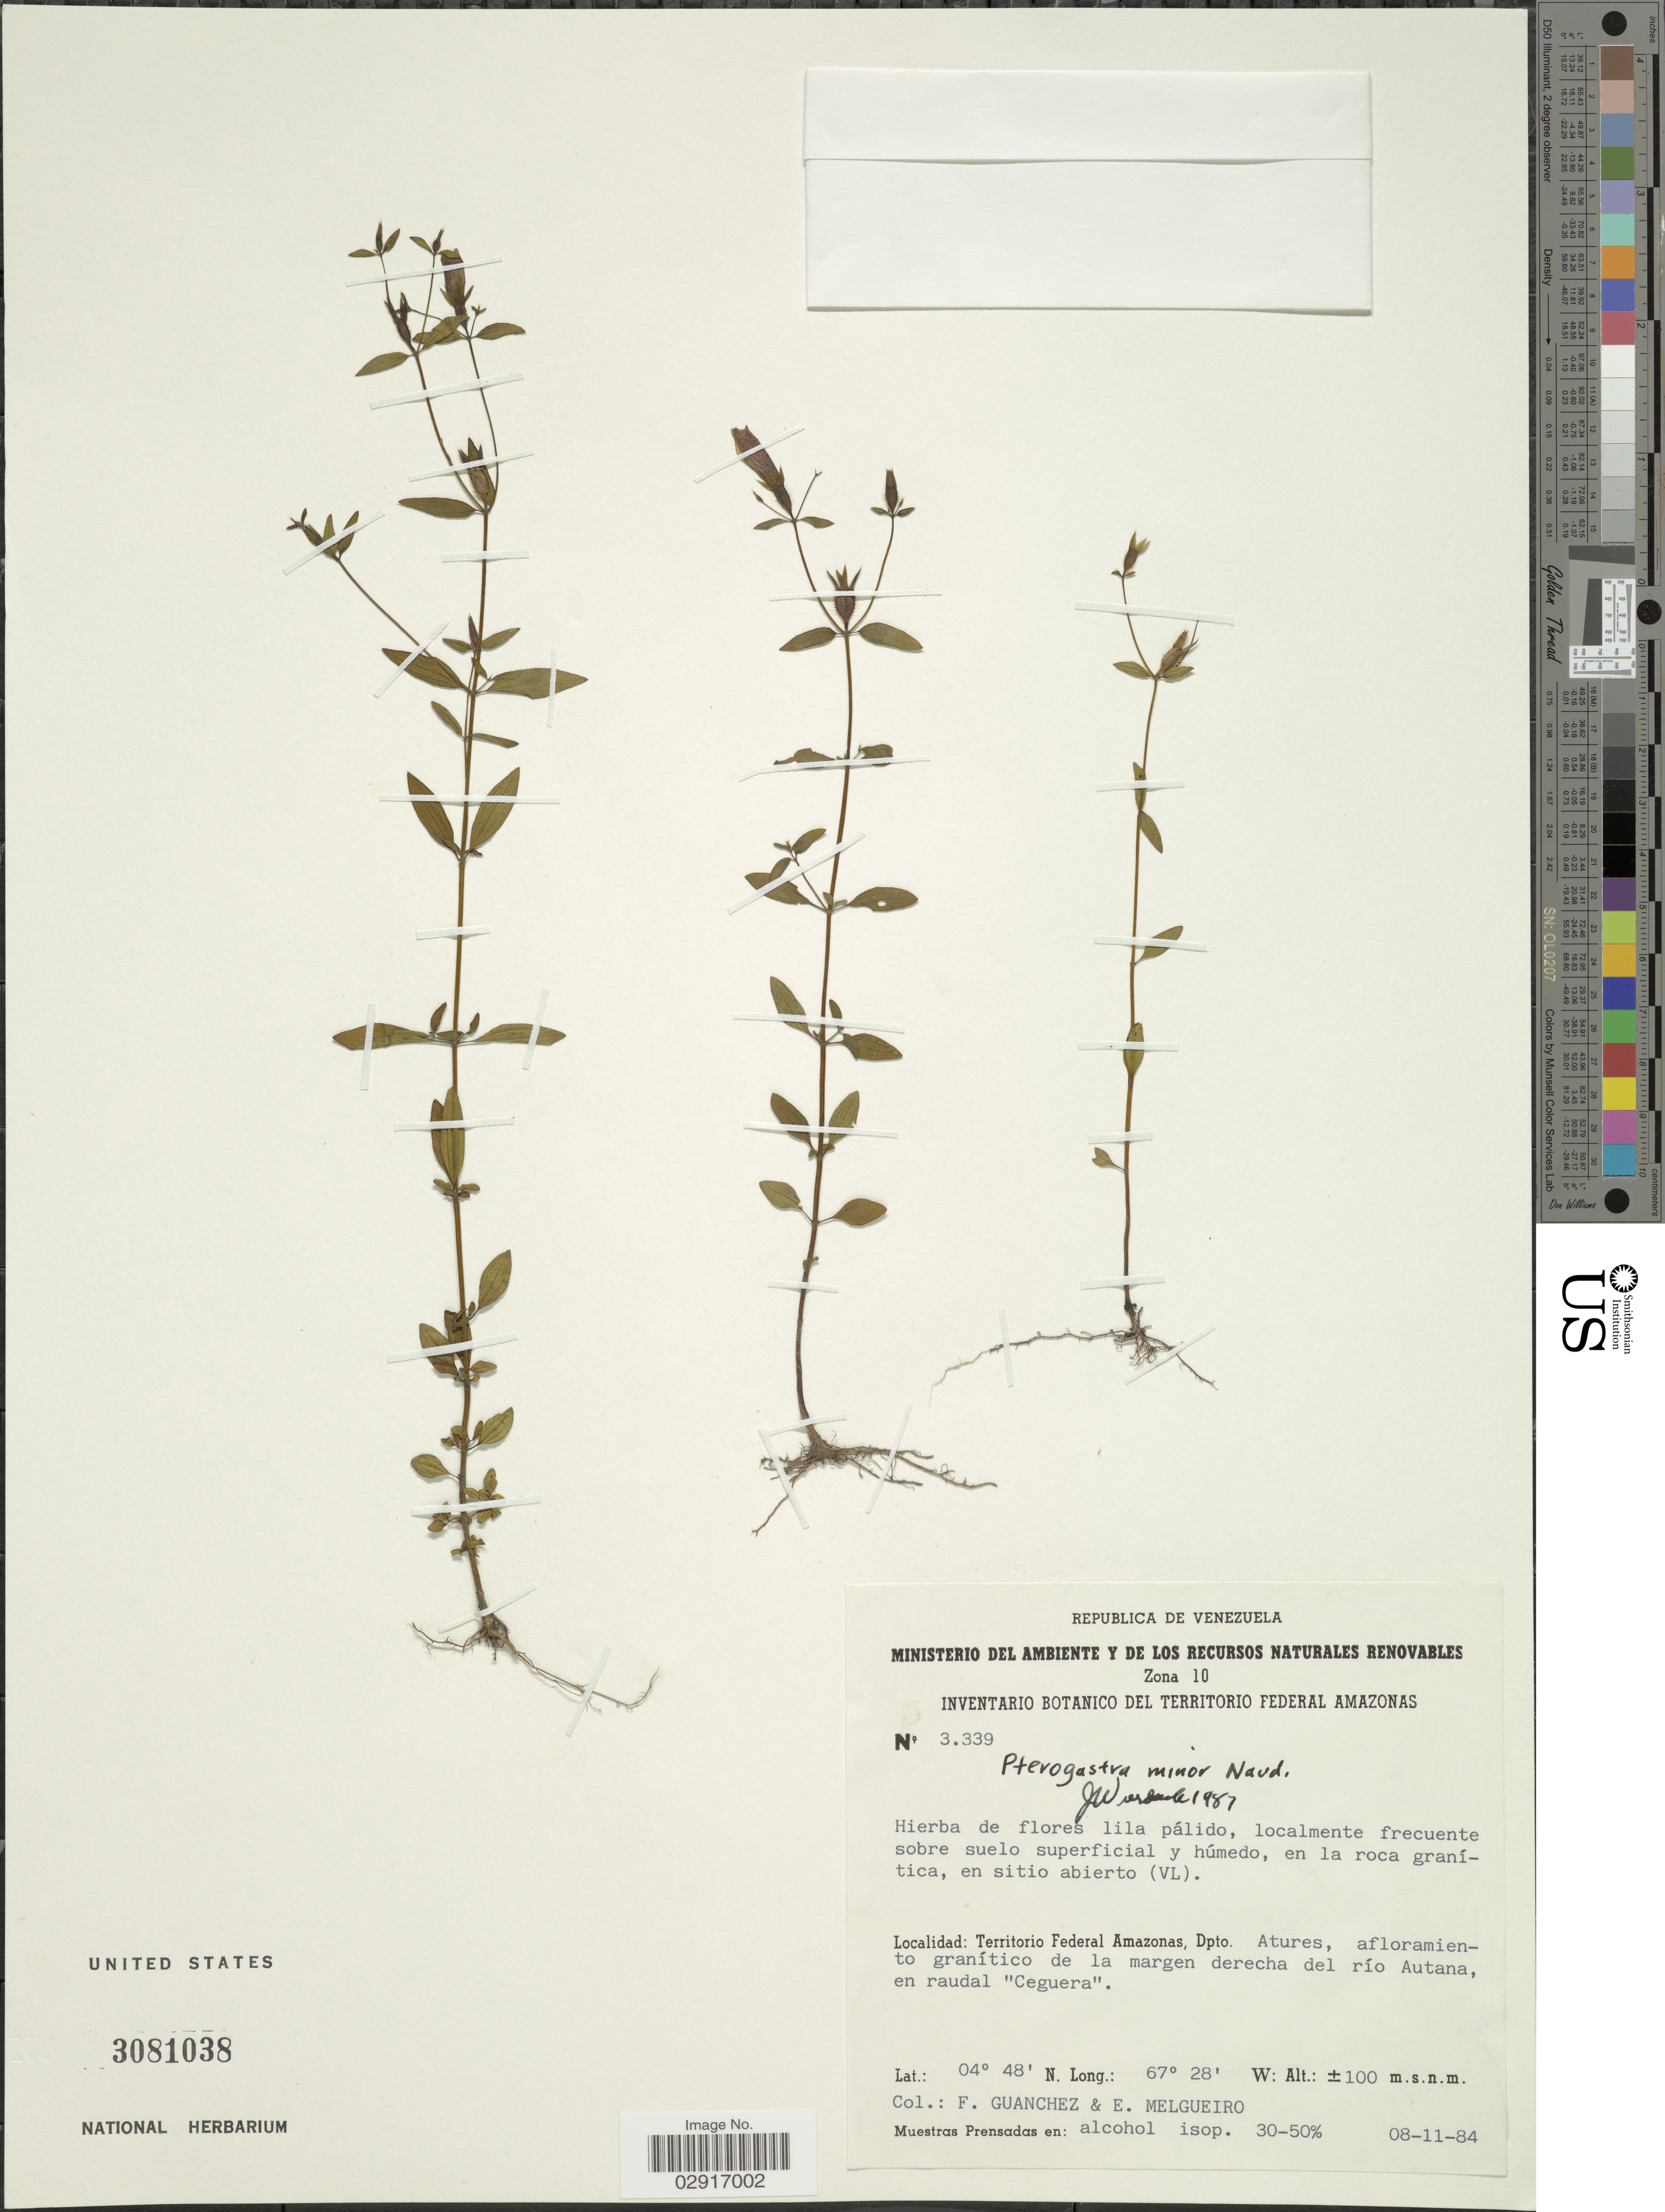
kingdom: Plantae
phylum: Tracheophyta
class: Magnoliopsida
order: Myrtales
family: Melastomataceae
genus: Pterogastra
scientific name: Pterogastra minor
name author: Naudin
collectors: F. Guánchez & E. Melgueiro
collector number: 3339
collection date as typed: Transcribed d/m/y: 8/11/84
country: Venezuela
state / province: Amazonas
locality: Territorio Federal Amazonas, Dpto. Atures, afloramiento granítico de la margen derecha del río Autana, en raudal "Ceguera".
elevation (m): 100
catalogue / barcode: US 3081038